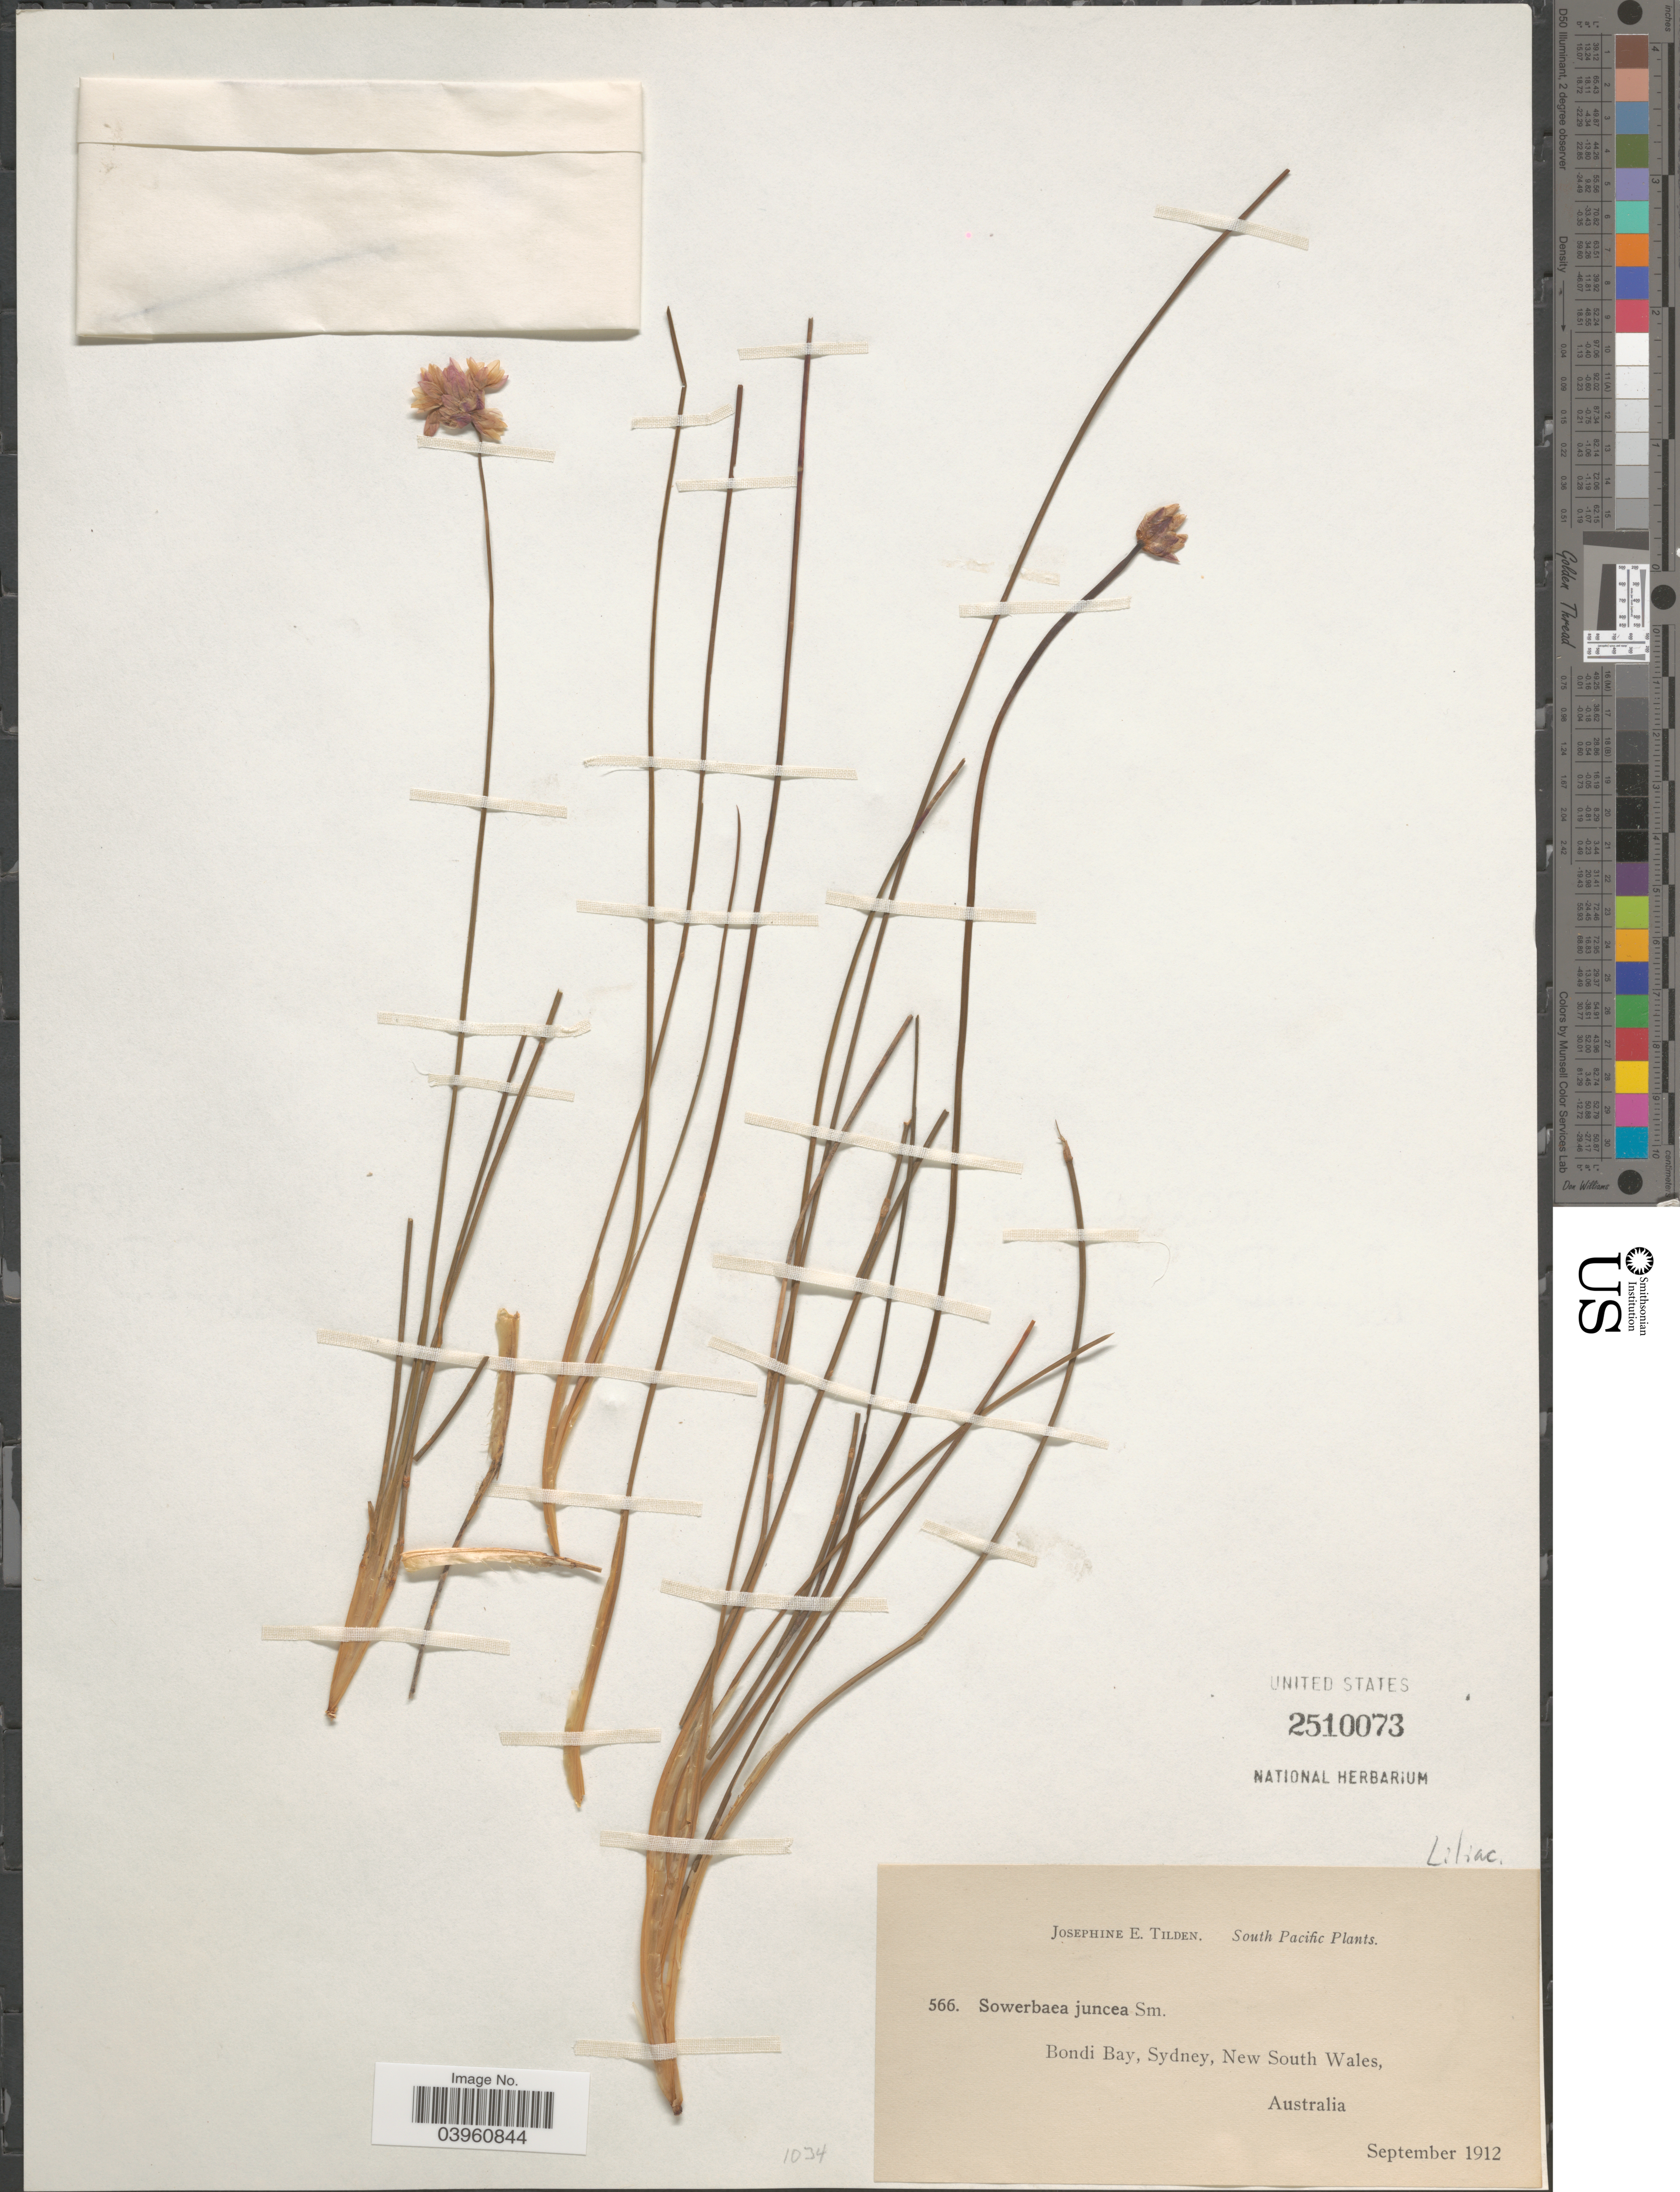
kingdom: Plantae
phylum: Tracheophyta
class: Liliopsida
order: Asparagales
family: Asparagaceae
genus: Sowerbaea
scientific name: Sowerbaea juncea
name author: Andrews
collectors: J. E. Tilden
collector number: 566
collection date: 1912-09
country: Australia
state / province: New South Wales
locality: South Pacific. Bondi Bay, Sydney.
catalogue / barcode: US 2510073